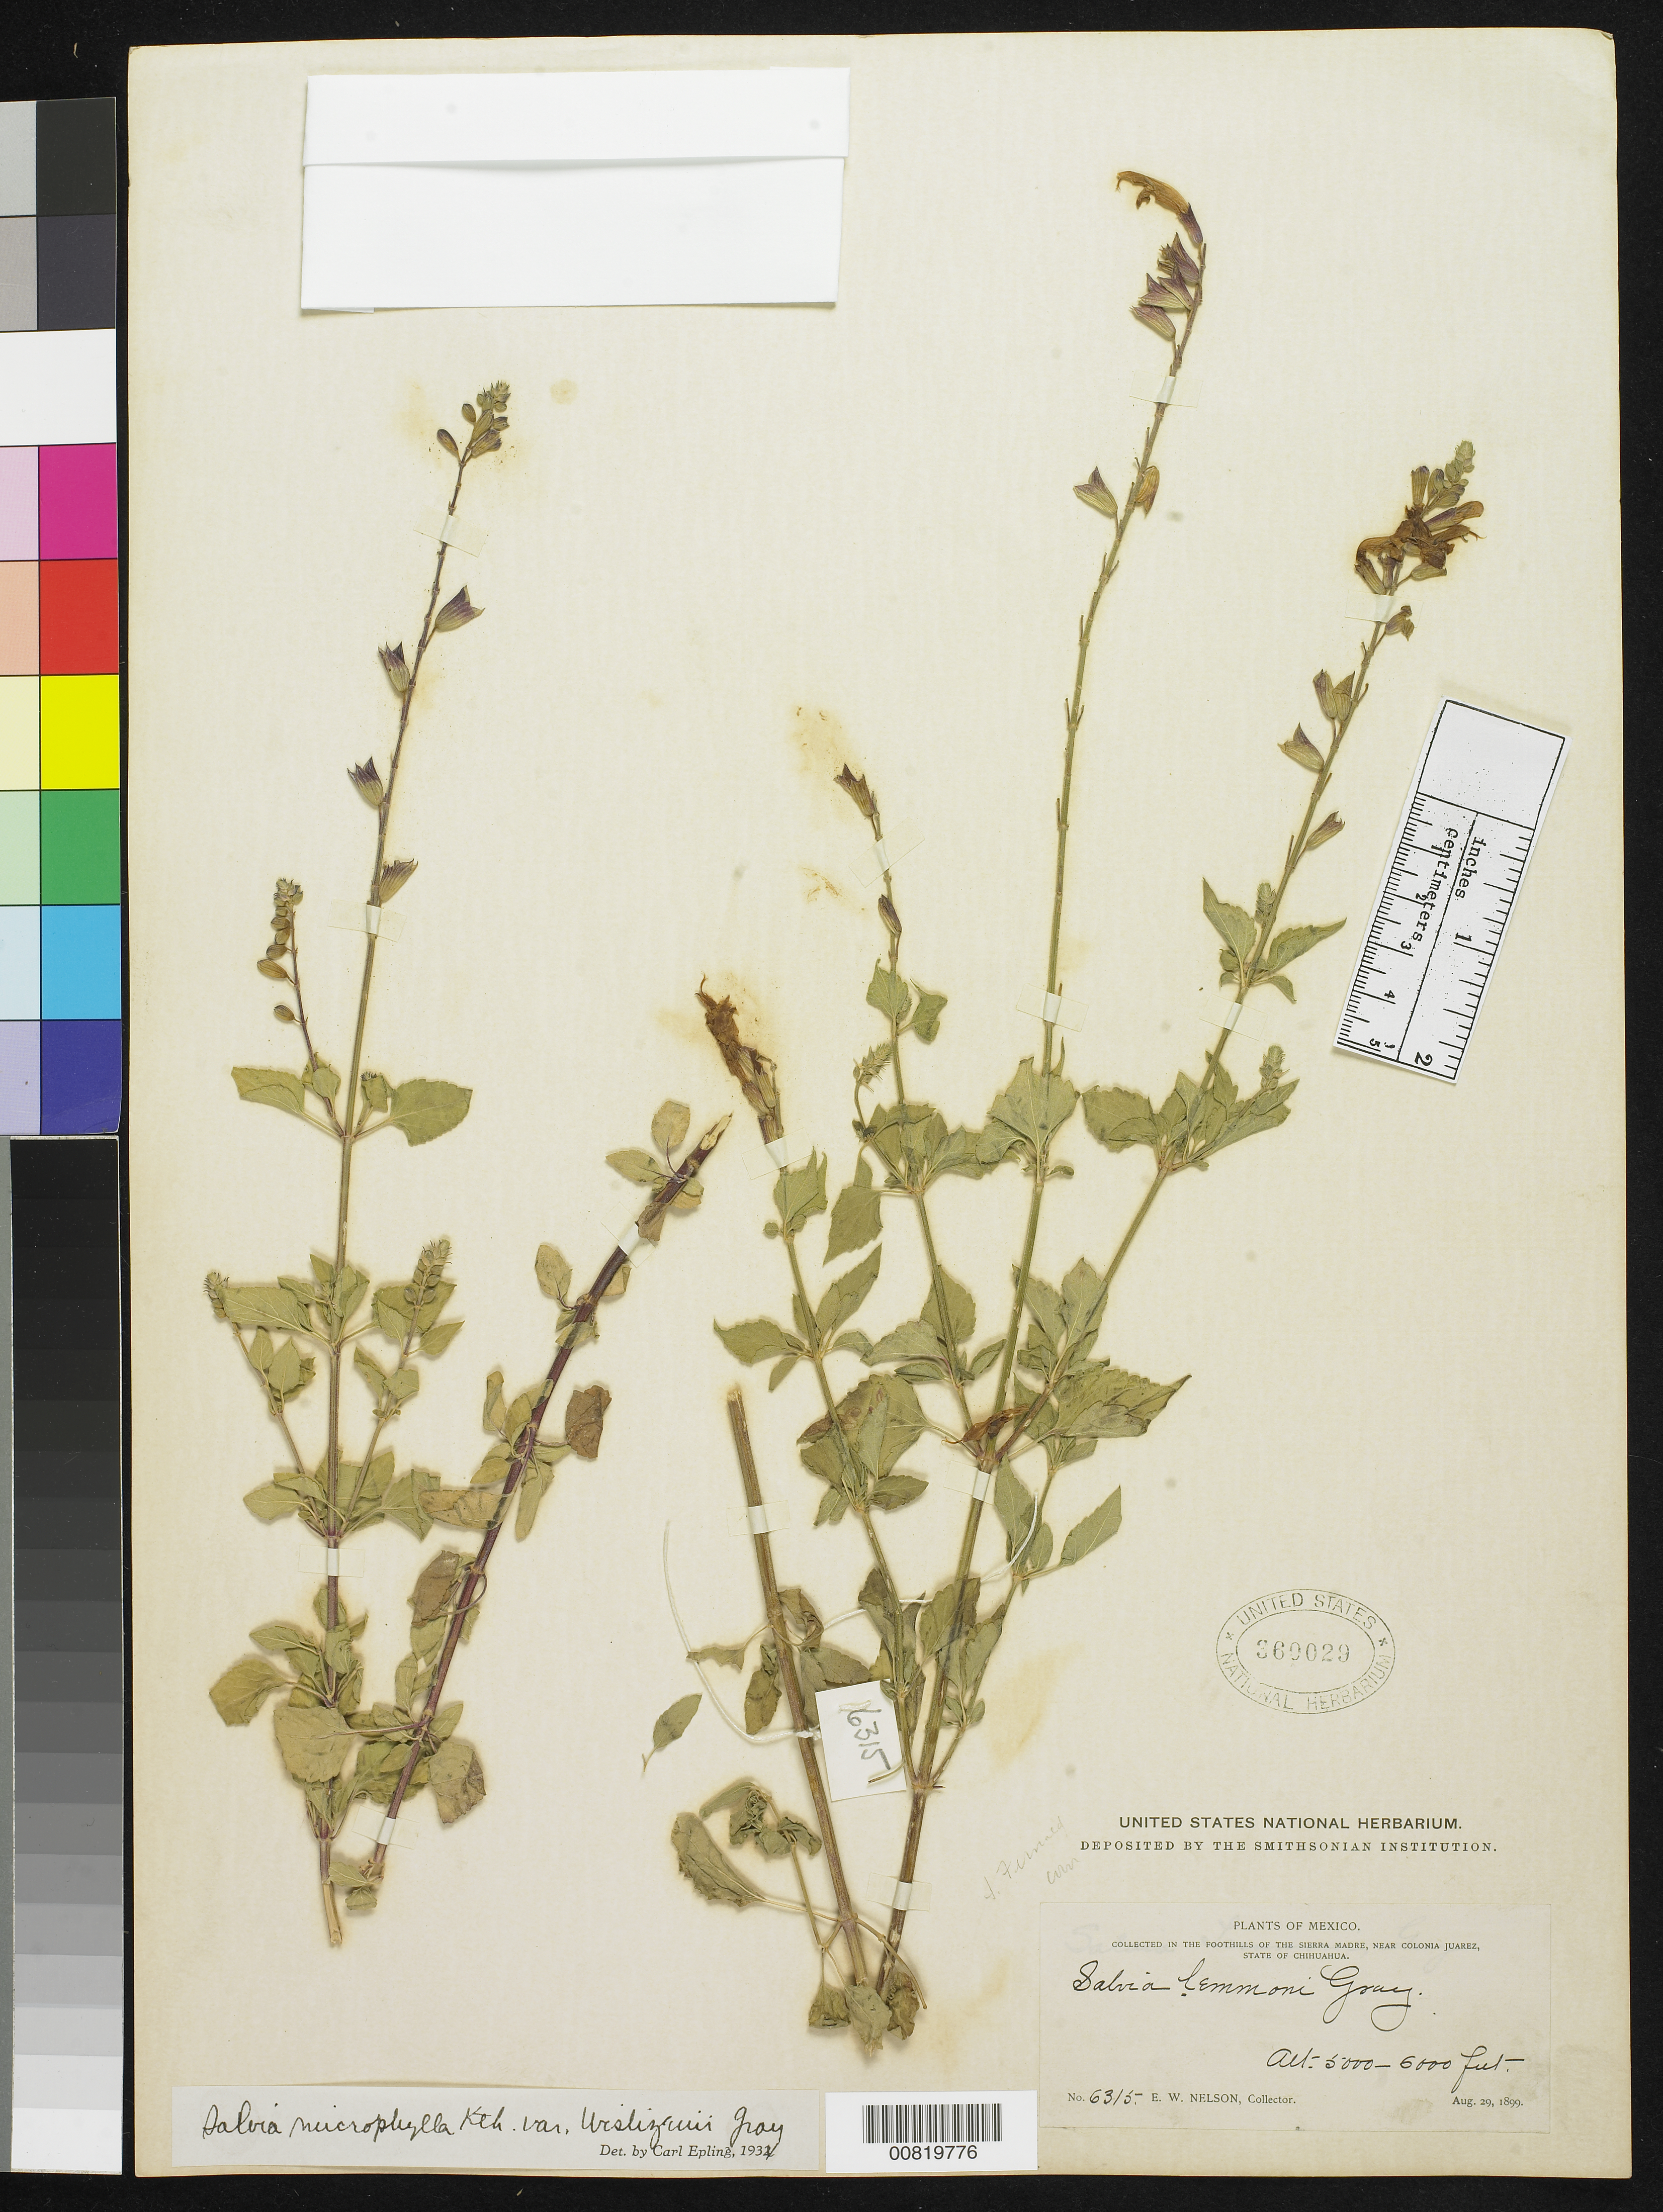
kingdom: Plantae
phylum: Tracheophyta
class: Magnoliopsida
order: Lamiales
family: Lamiaceae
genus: Salvia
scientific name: Salvia microphylla var. wislizenii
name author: A. Gray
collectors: E. W. Nelson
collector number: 6315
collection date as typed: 29 Aug 1899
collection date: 1899-08-29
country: Mexico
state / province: Chihuahua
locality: Foothills of the Sierra Madre, near Colonia Juárez, Chihuahua.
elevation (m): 1524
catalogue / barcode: US 360029